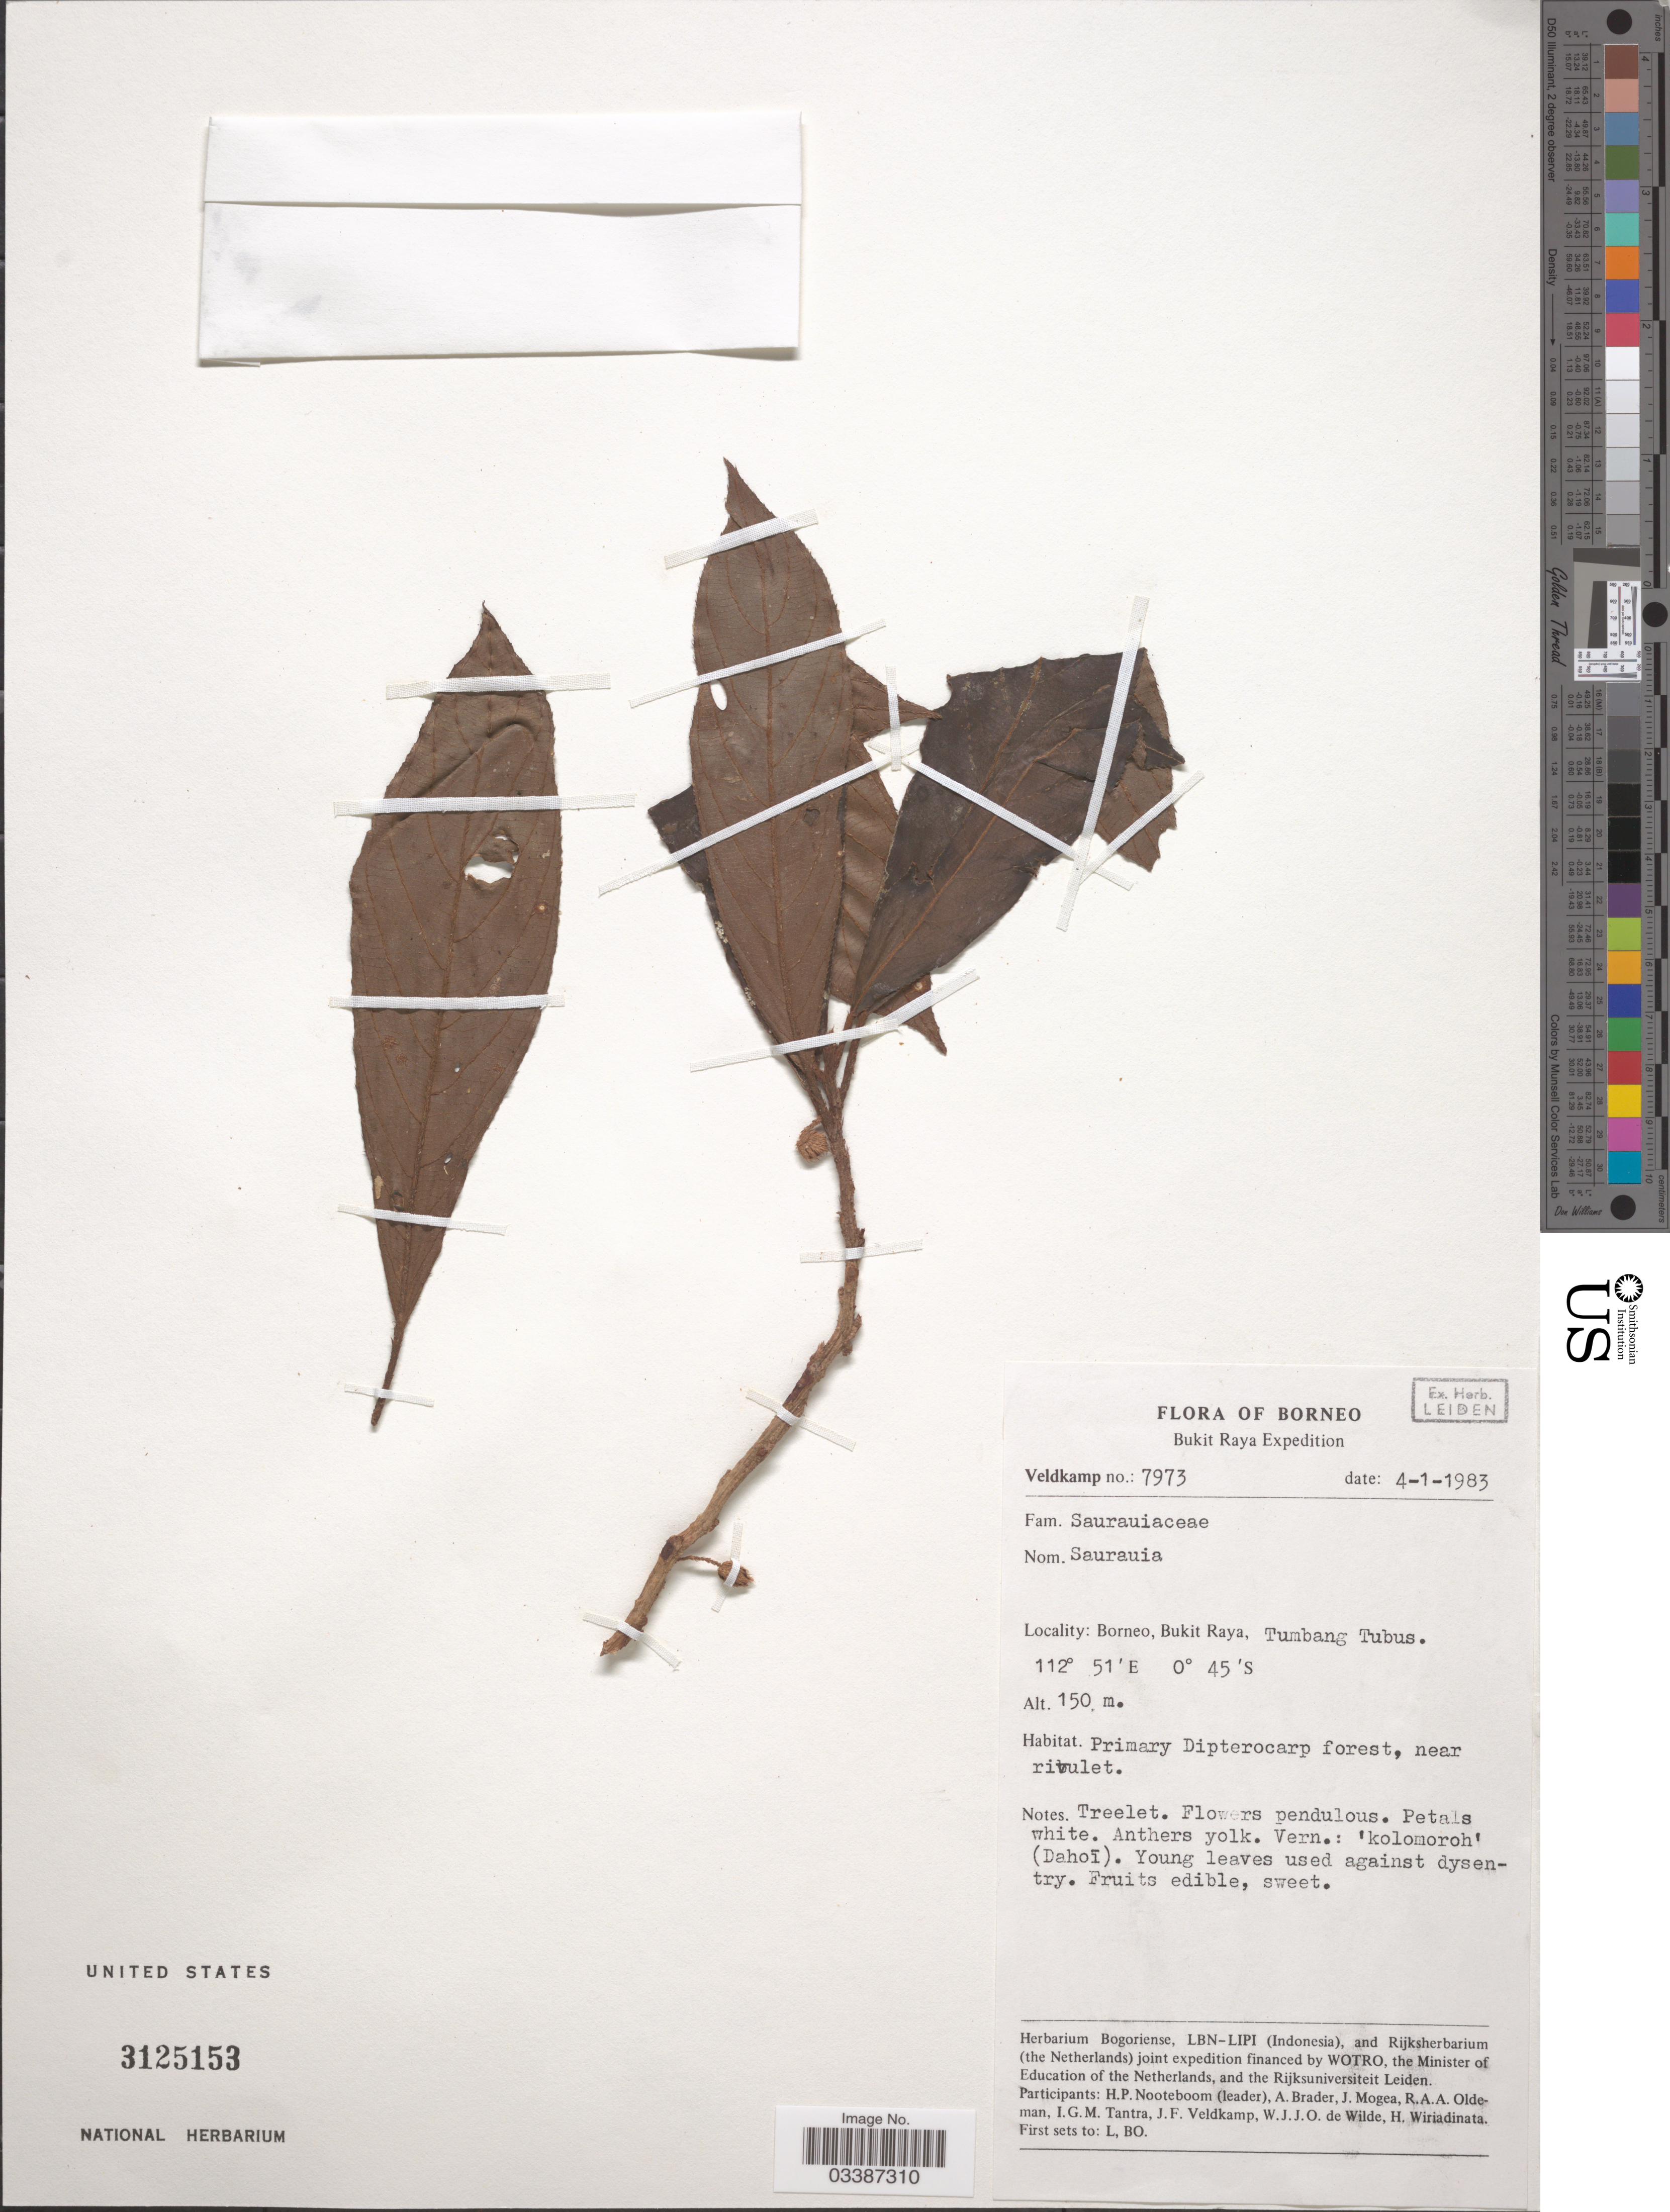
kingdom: Plantae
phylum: Tracheophyta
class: Magnoliopsida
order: Ericales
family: Actinidiaceae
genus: Saurauia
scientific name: Saurauia sp.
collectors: J. F. Veldkamp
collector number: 7973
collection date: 1983-01-04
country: Indonesia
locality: Borneo, Bukit Raya, Tumbang Tubus.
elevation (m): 150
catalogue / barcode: US 3125153